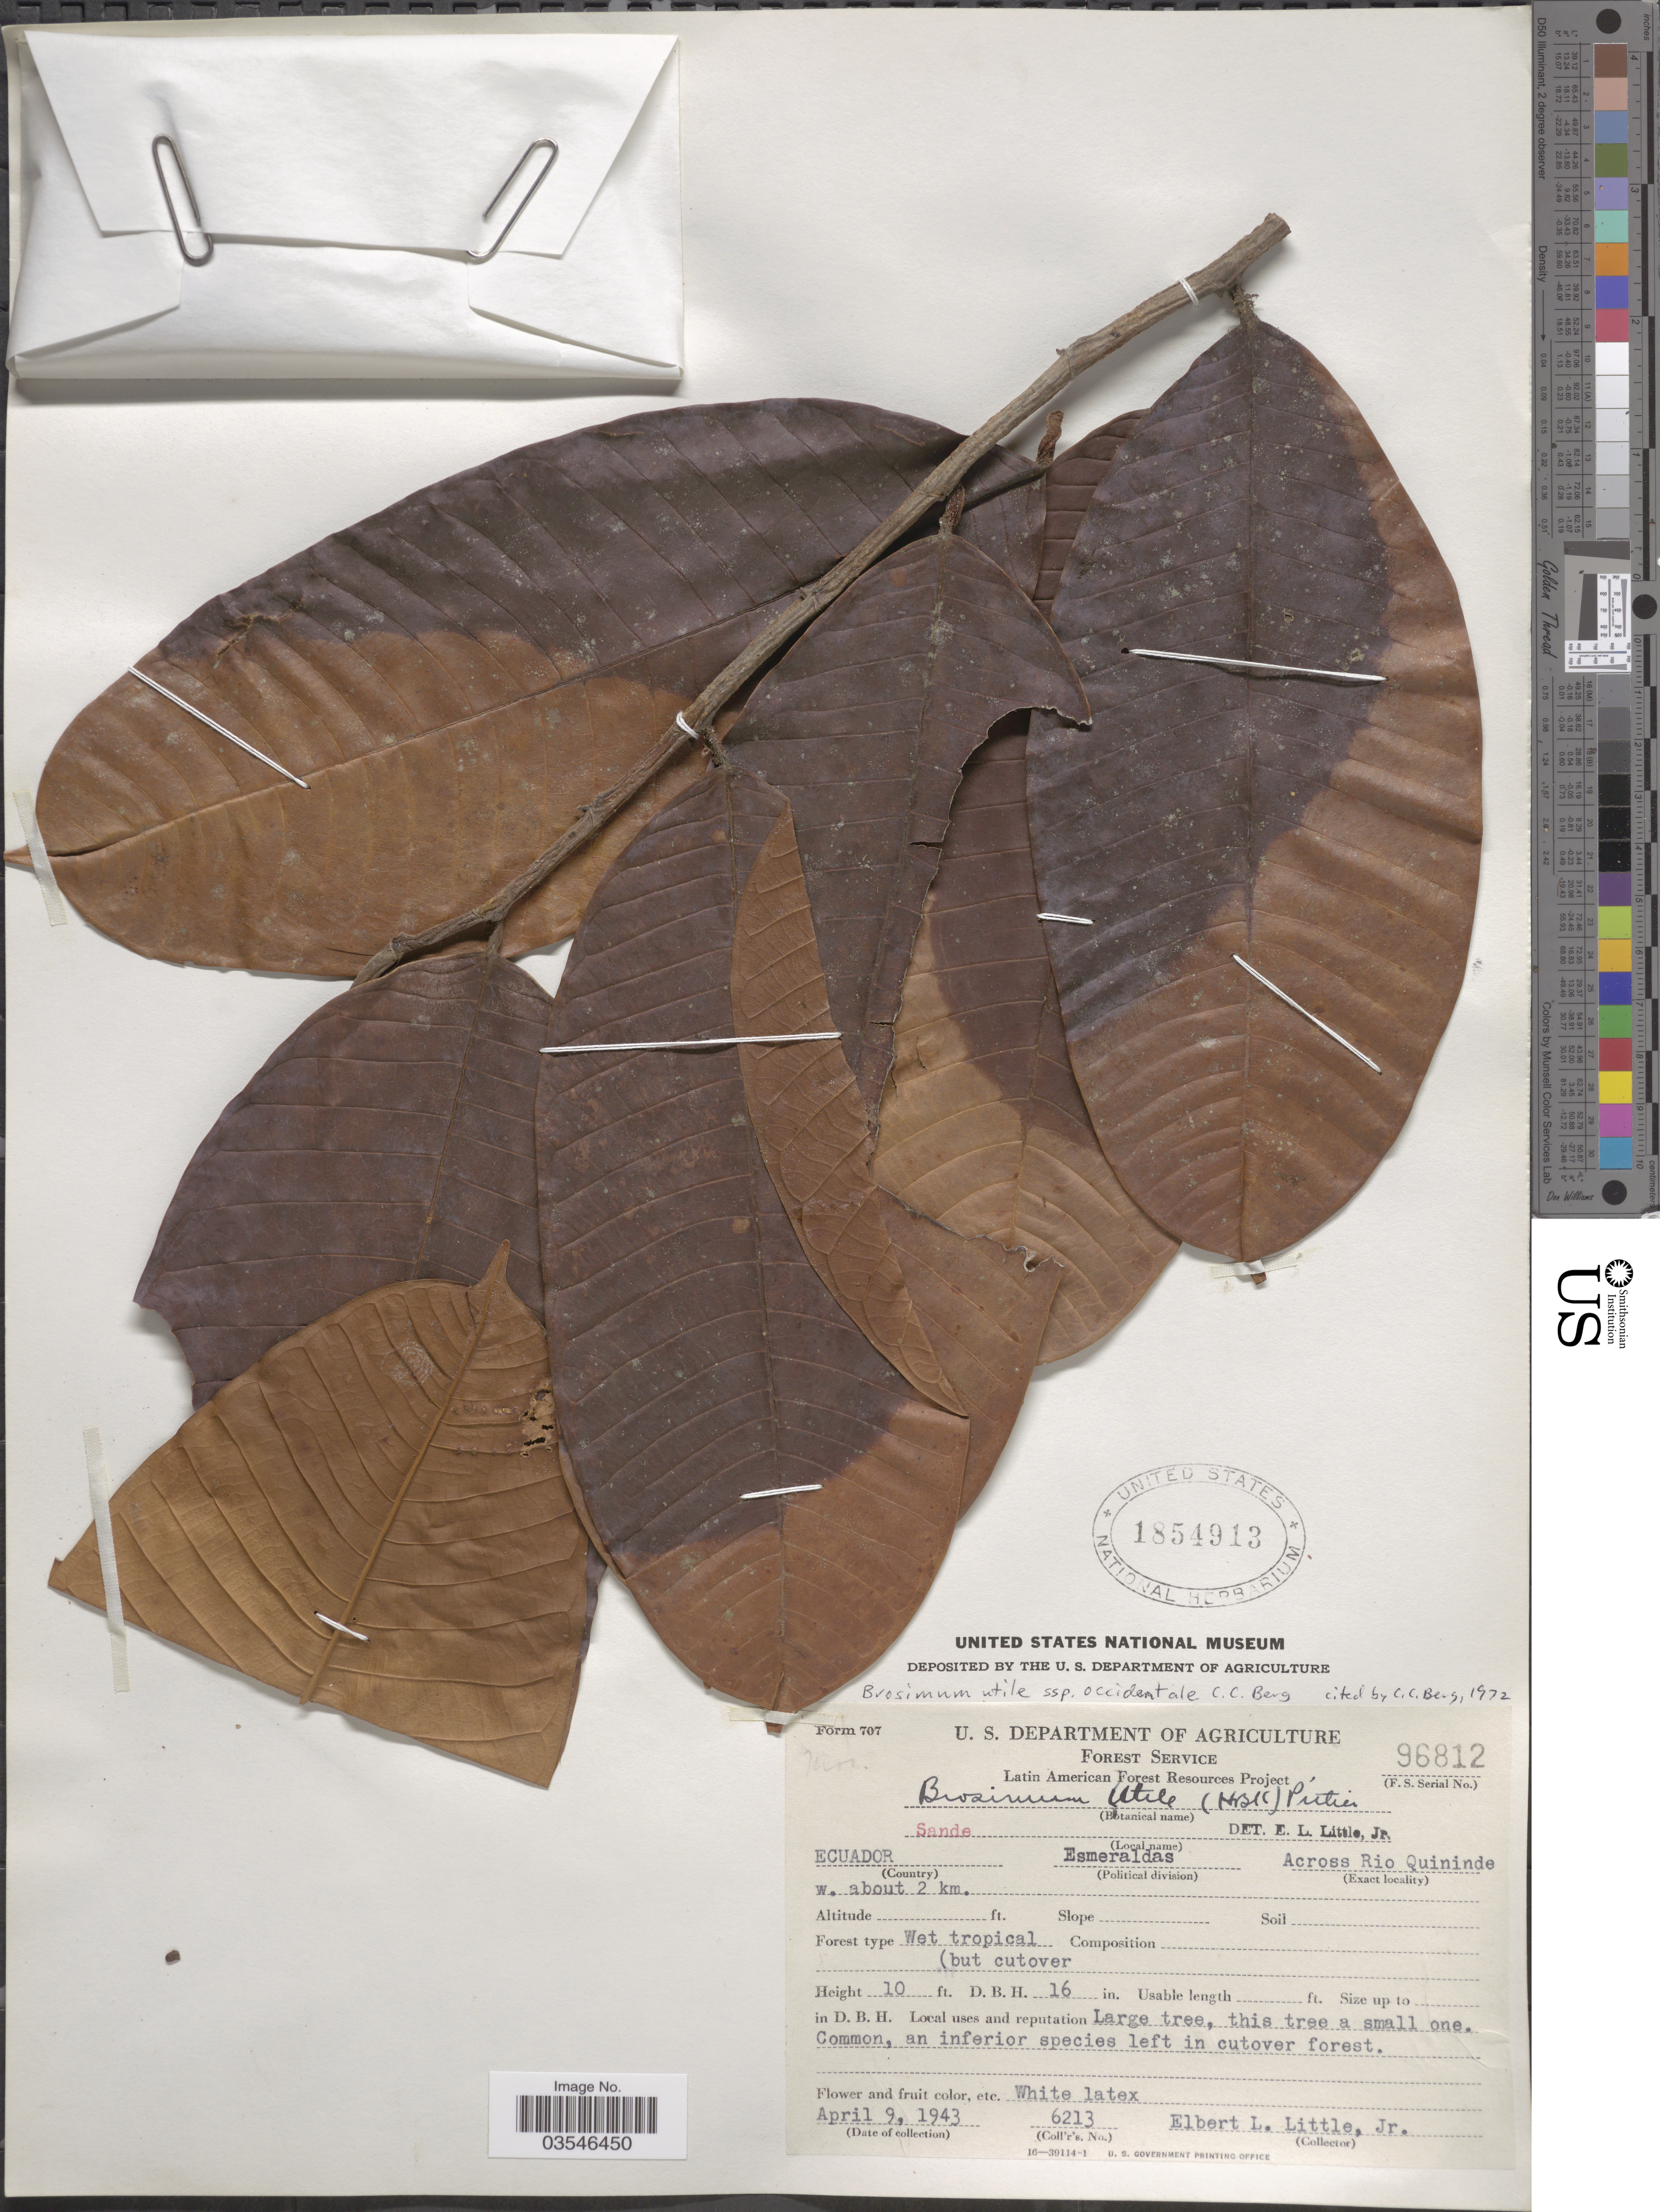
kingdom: Plantae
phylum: Tracheophyta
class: Magnoliopsida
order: Rosales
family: Moraceae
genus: Brosimum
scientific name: Brosimum utile subsp. occidentale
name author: C.C. Berg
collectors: E. L. Little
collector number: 6213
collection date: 1943-04-09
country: Ecuador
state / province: Esmeraldas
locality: Political division Esmeraldas. Across Rio Quininde w. about 2 km.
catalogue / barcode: US 1854913